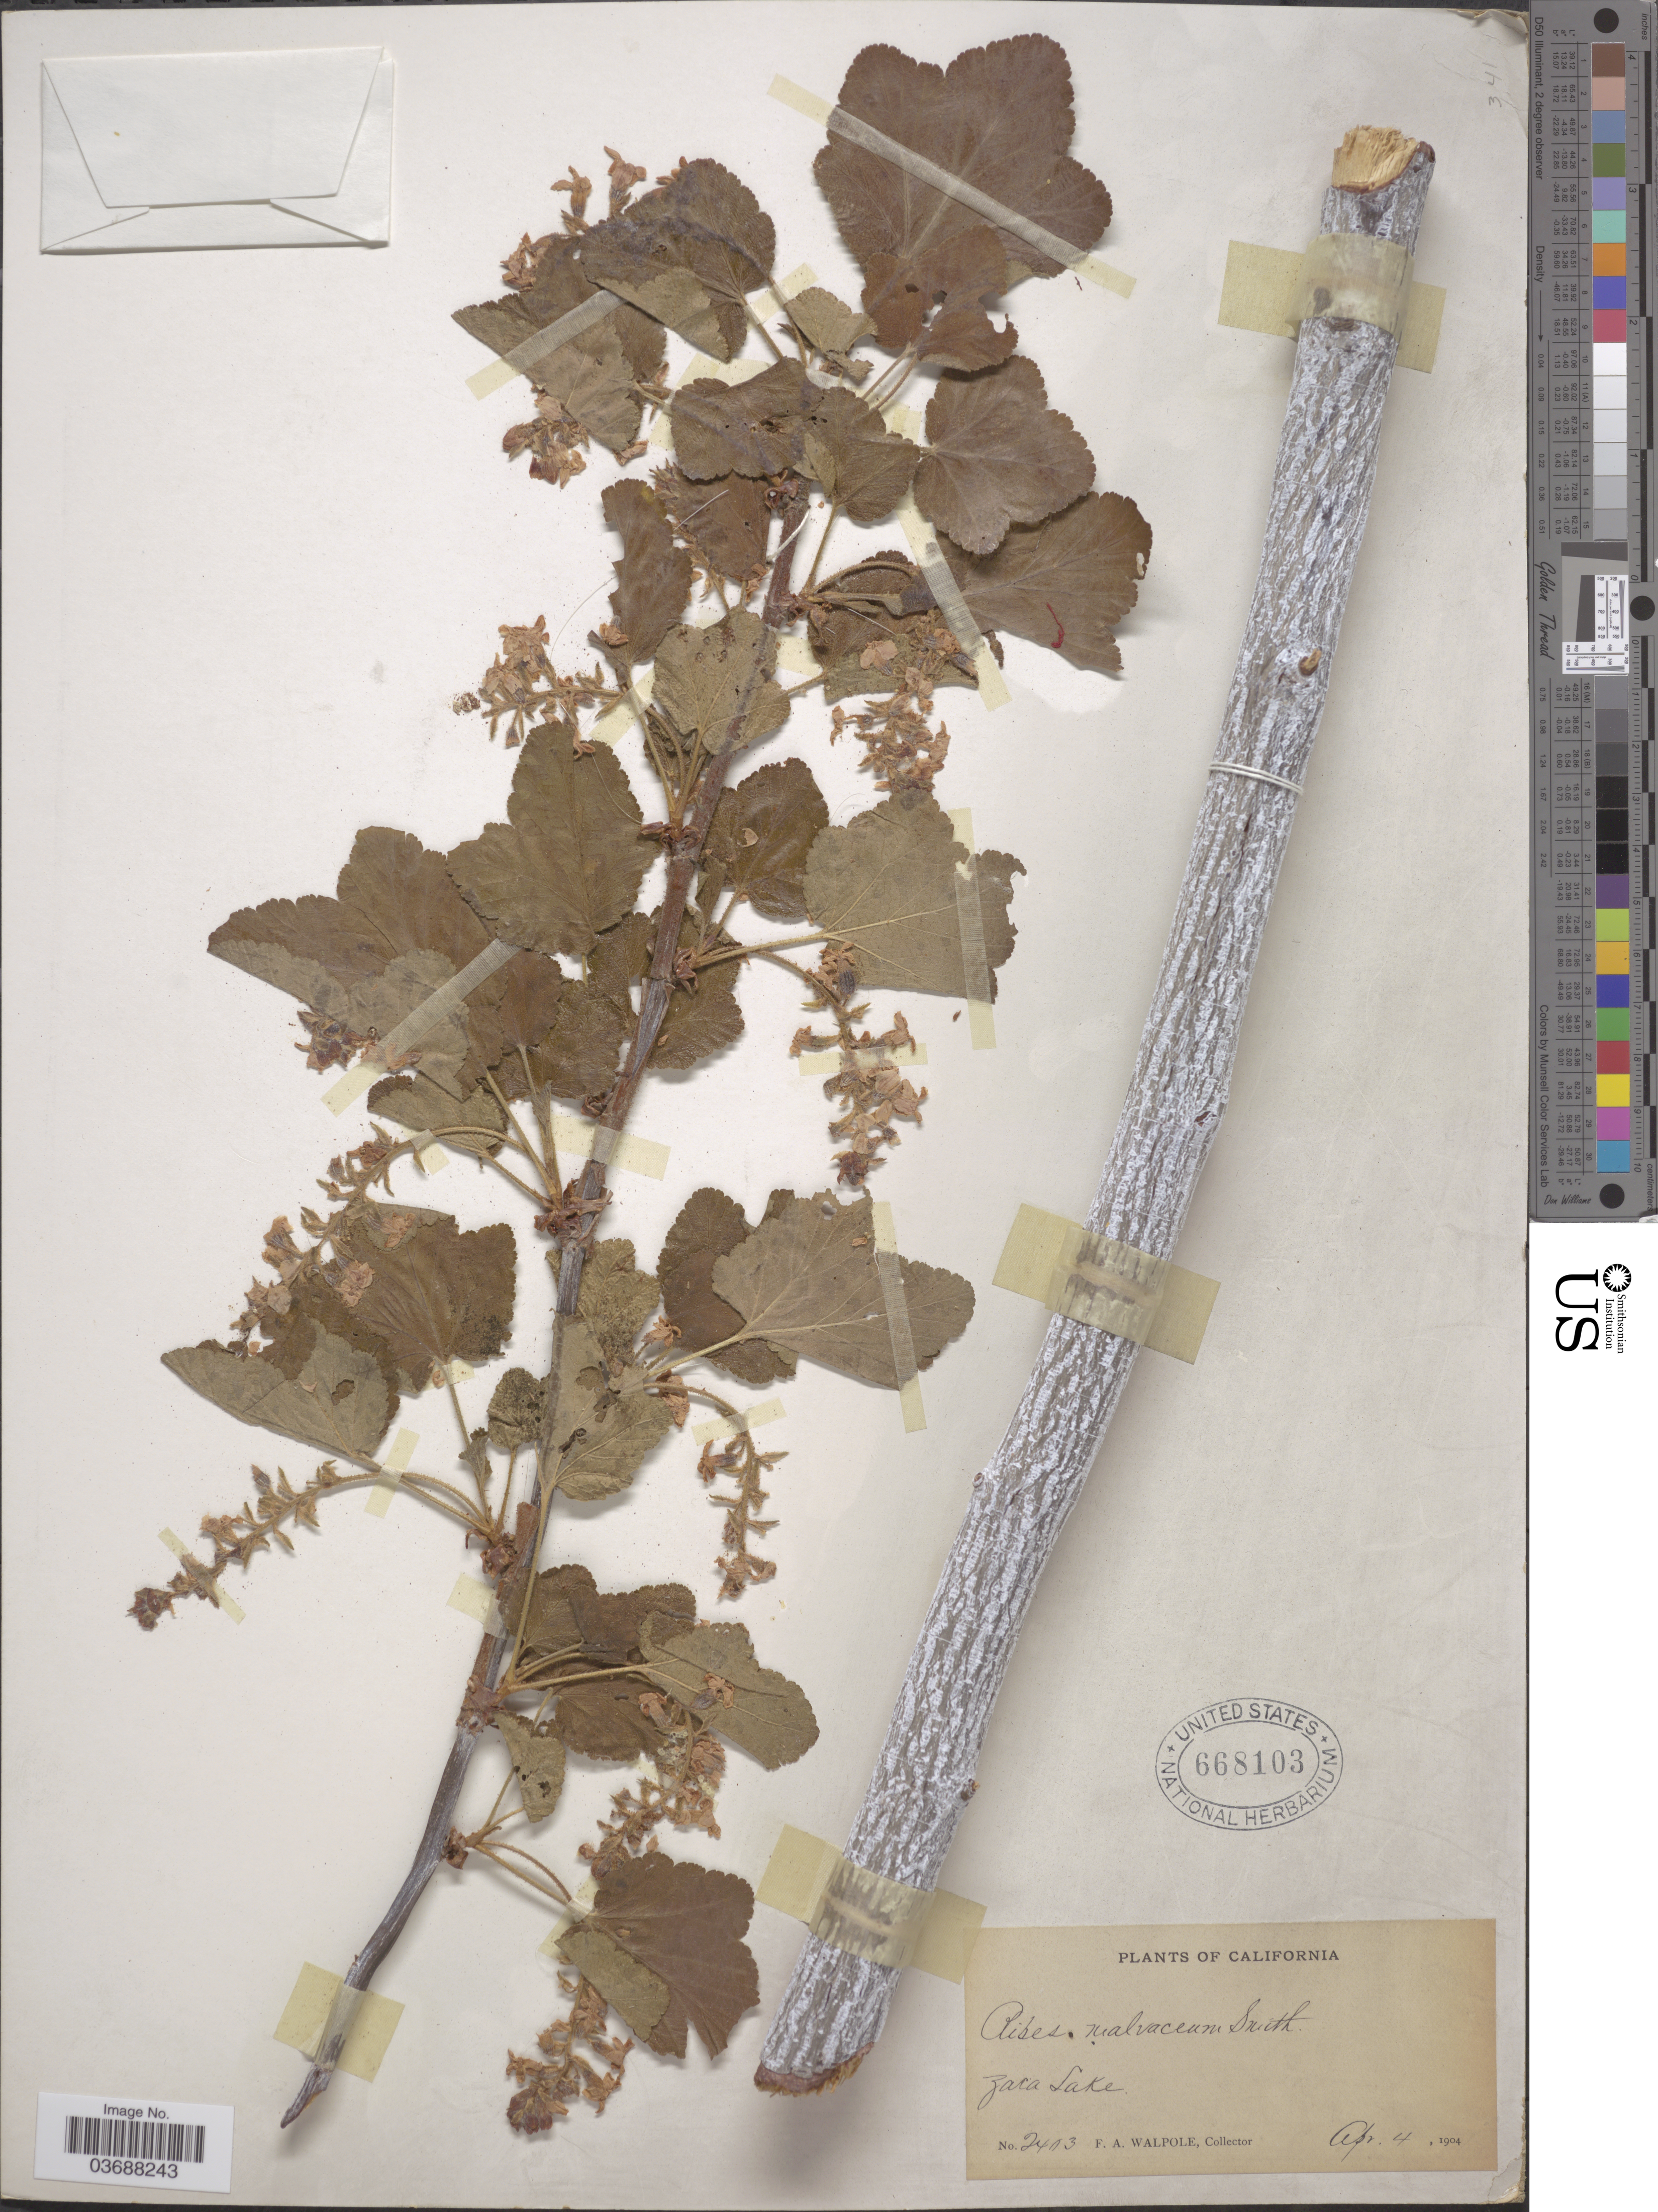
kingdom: Plantae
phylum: Tracheophyta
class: Magnoliopsida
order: Saxifragales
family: Grossulariaceae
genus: Ribes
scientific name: Ribes malvaceum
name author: Sm.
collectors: F. Walpole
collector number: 2403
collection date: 1904-04-04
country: United States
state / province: California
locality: Zaca Lake.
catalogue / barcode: US 668103